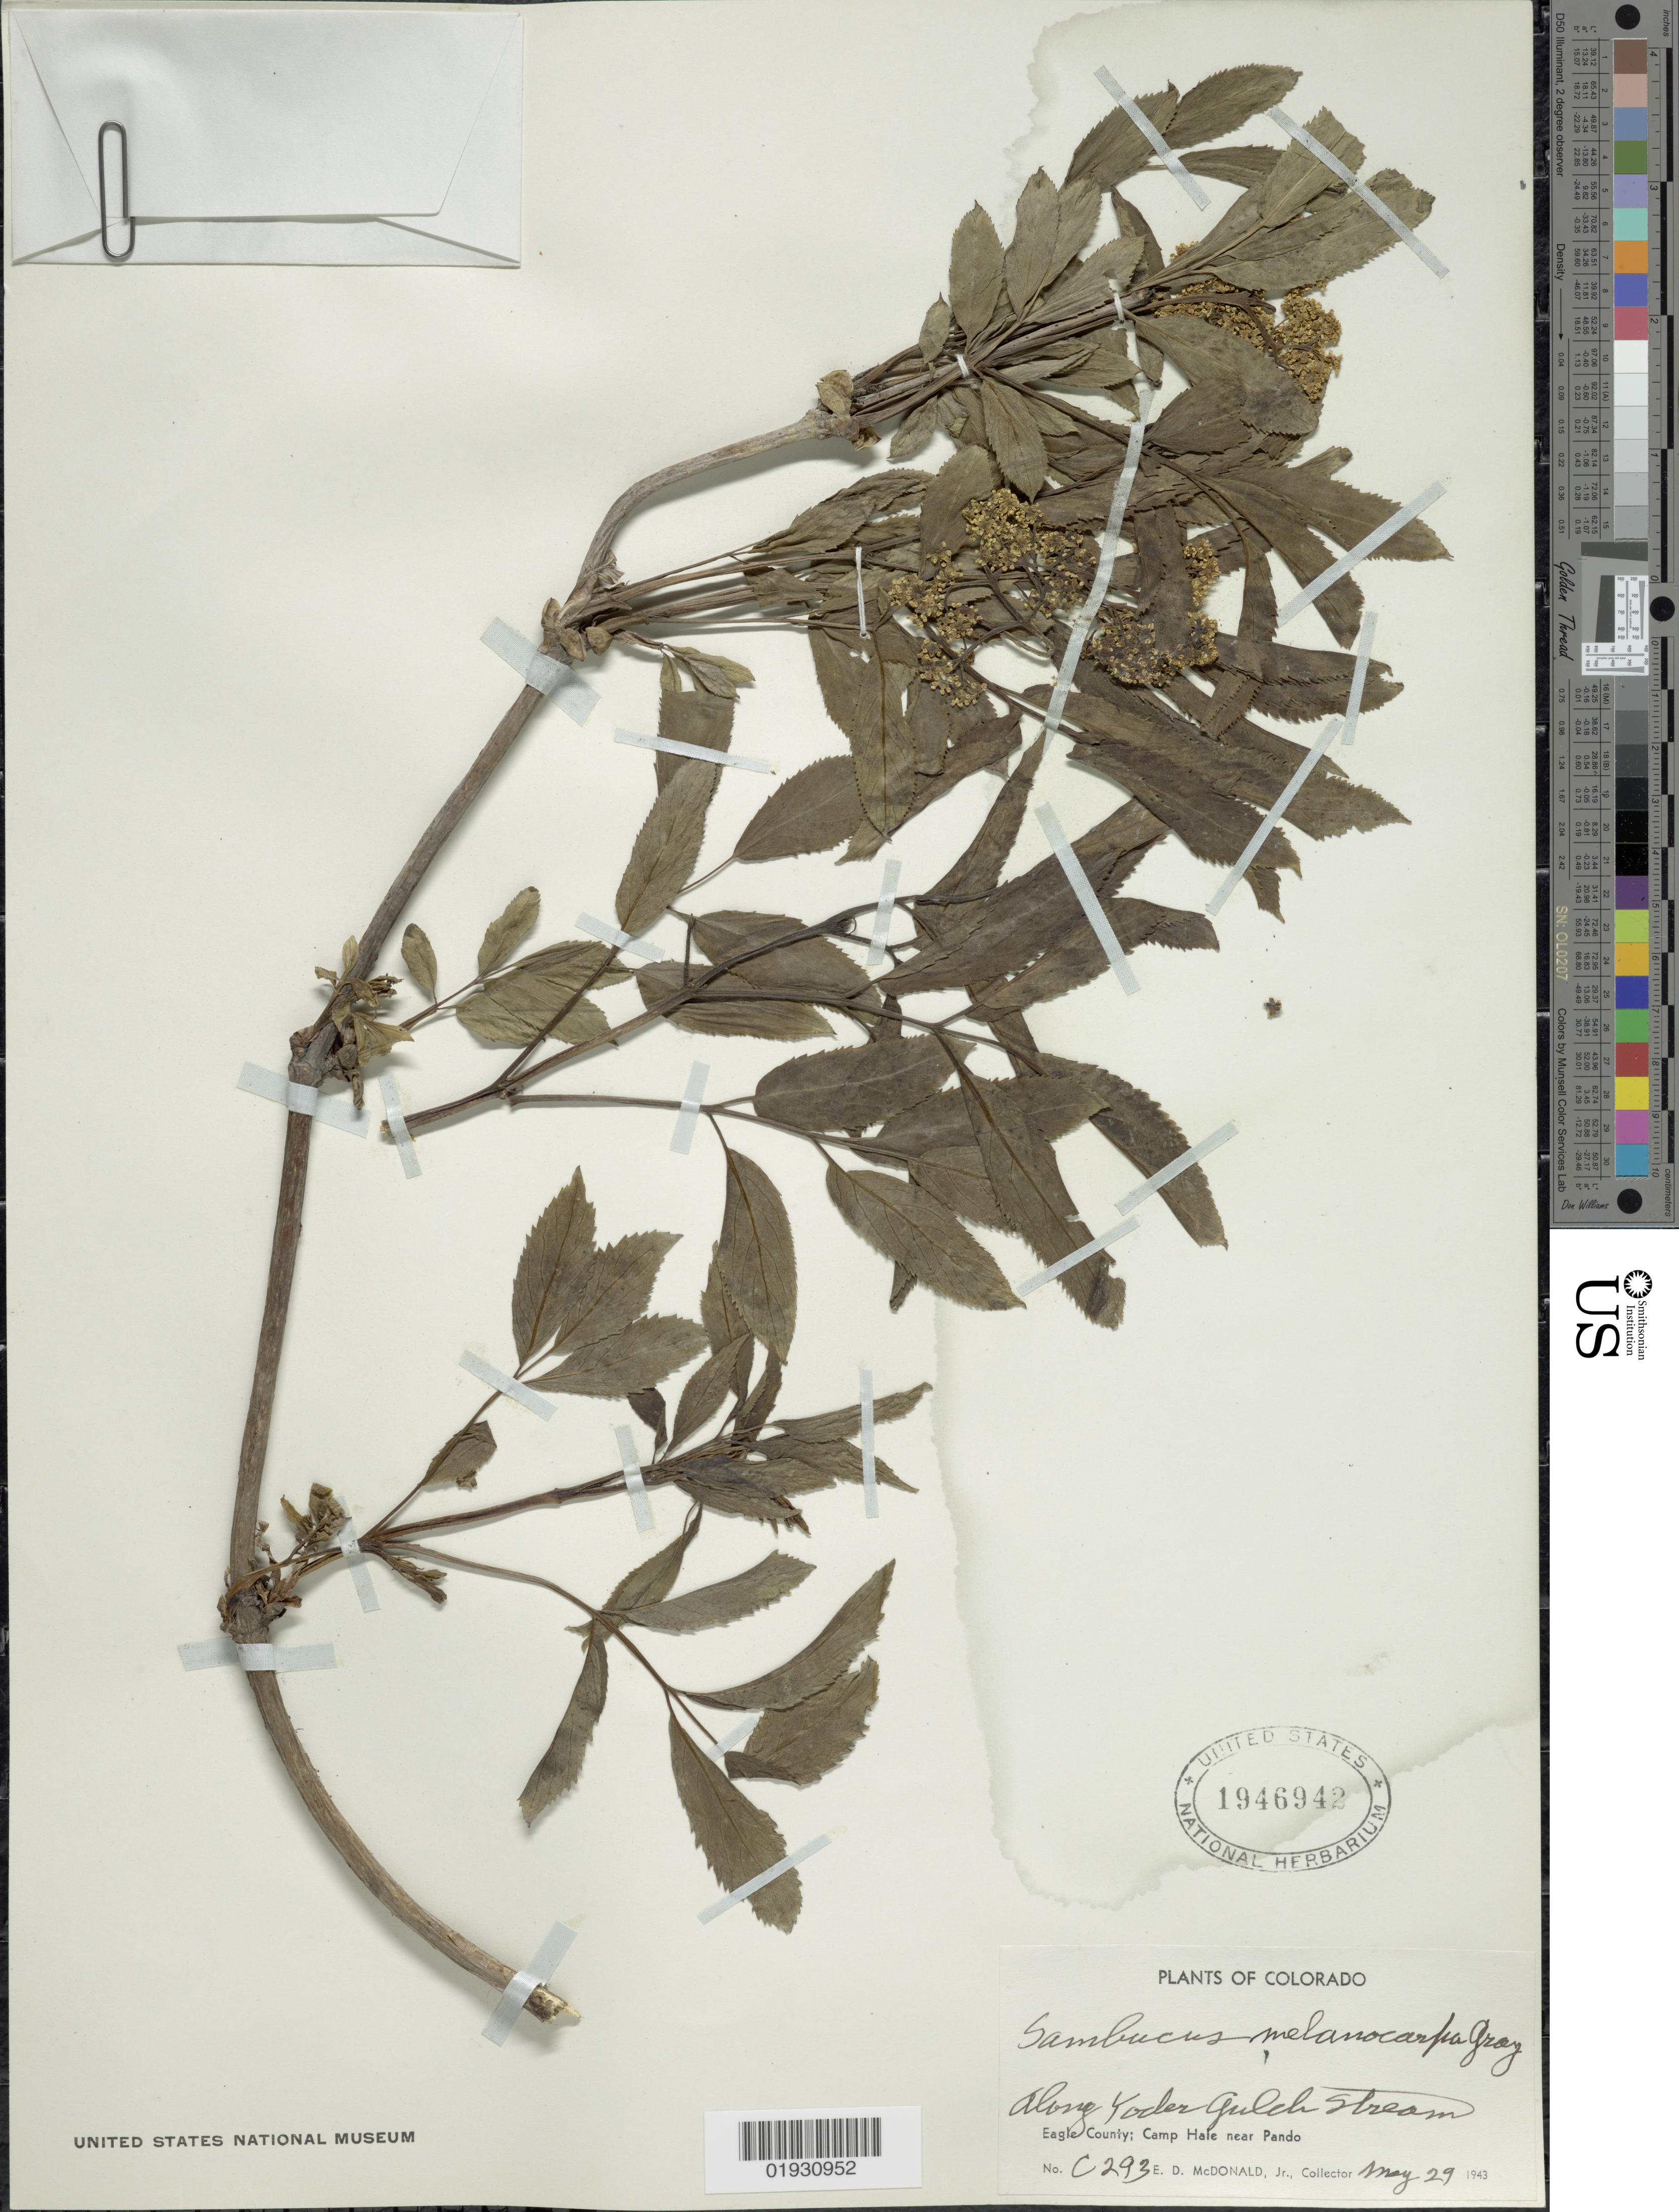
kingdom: Plantae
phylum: Tracheophyta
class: Magnoliopsida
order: Dipsacales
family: Viburnaceae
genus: Sambucus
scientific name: Sambucus melanocarpa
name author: A. Gray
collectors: E. D. McDonald Jr.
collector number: C293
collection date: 1943-05-29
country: United States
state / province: Colorado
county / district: Eagle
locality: Along Yoder Gulch Stream. Eagle County; Camp Hale near Pando.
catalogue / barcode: US 1946942